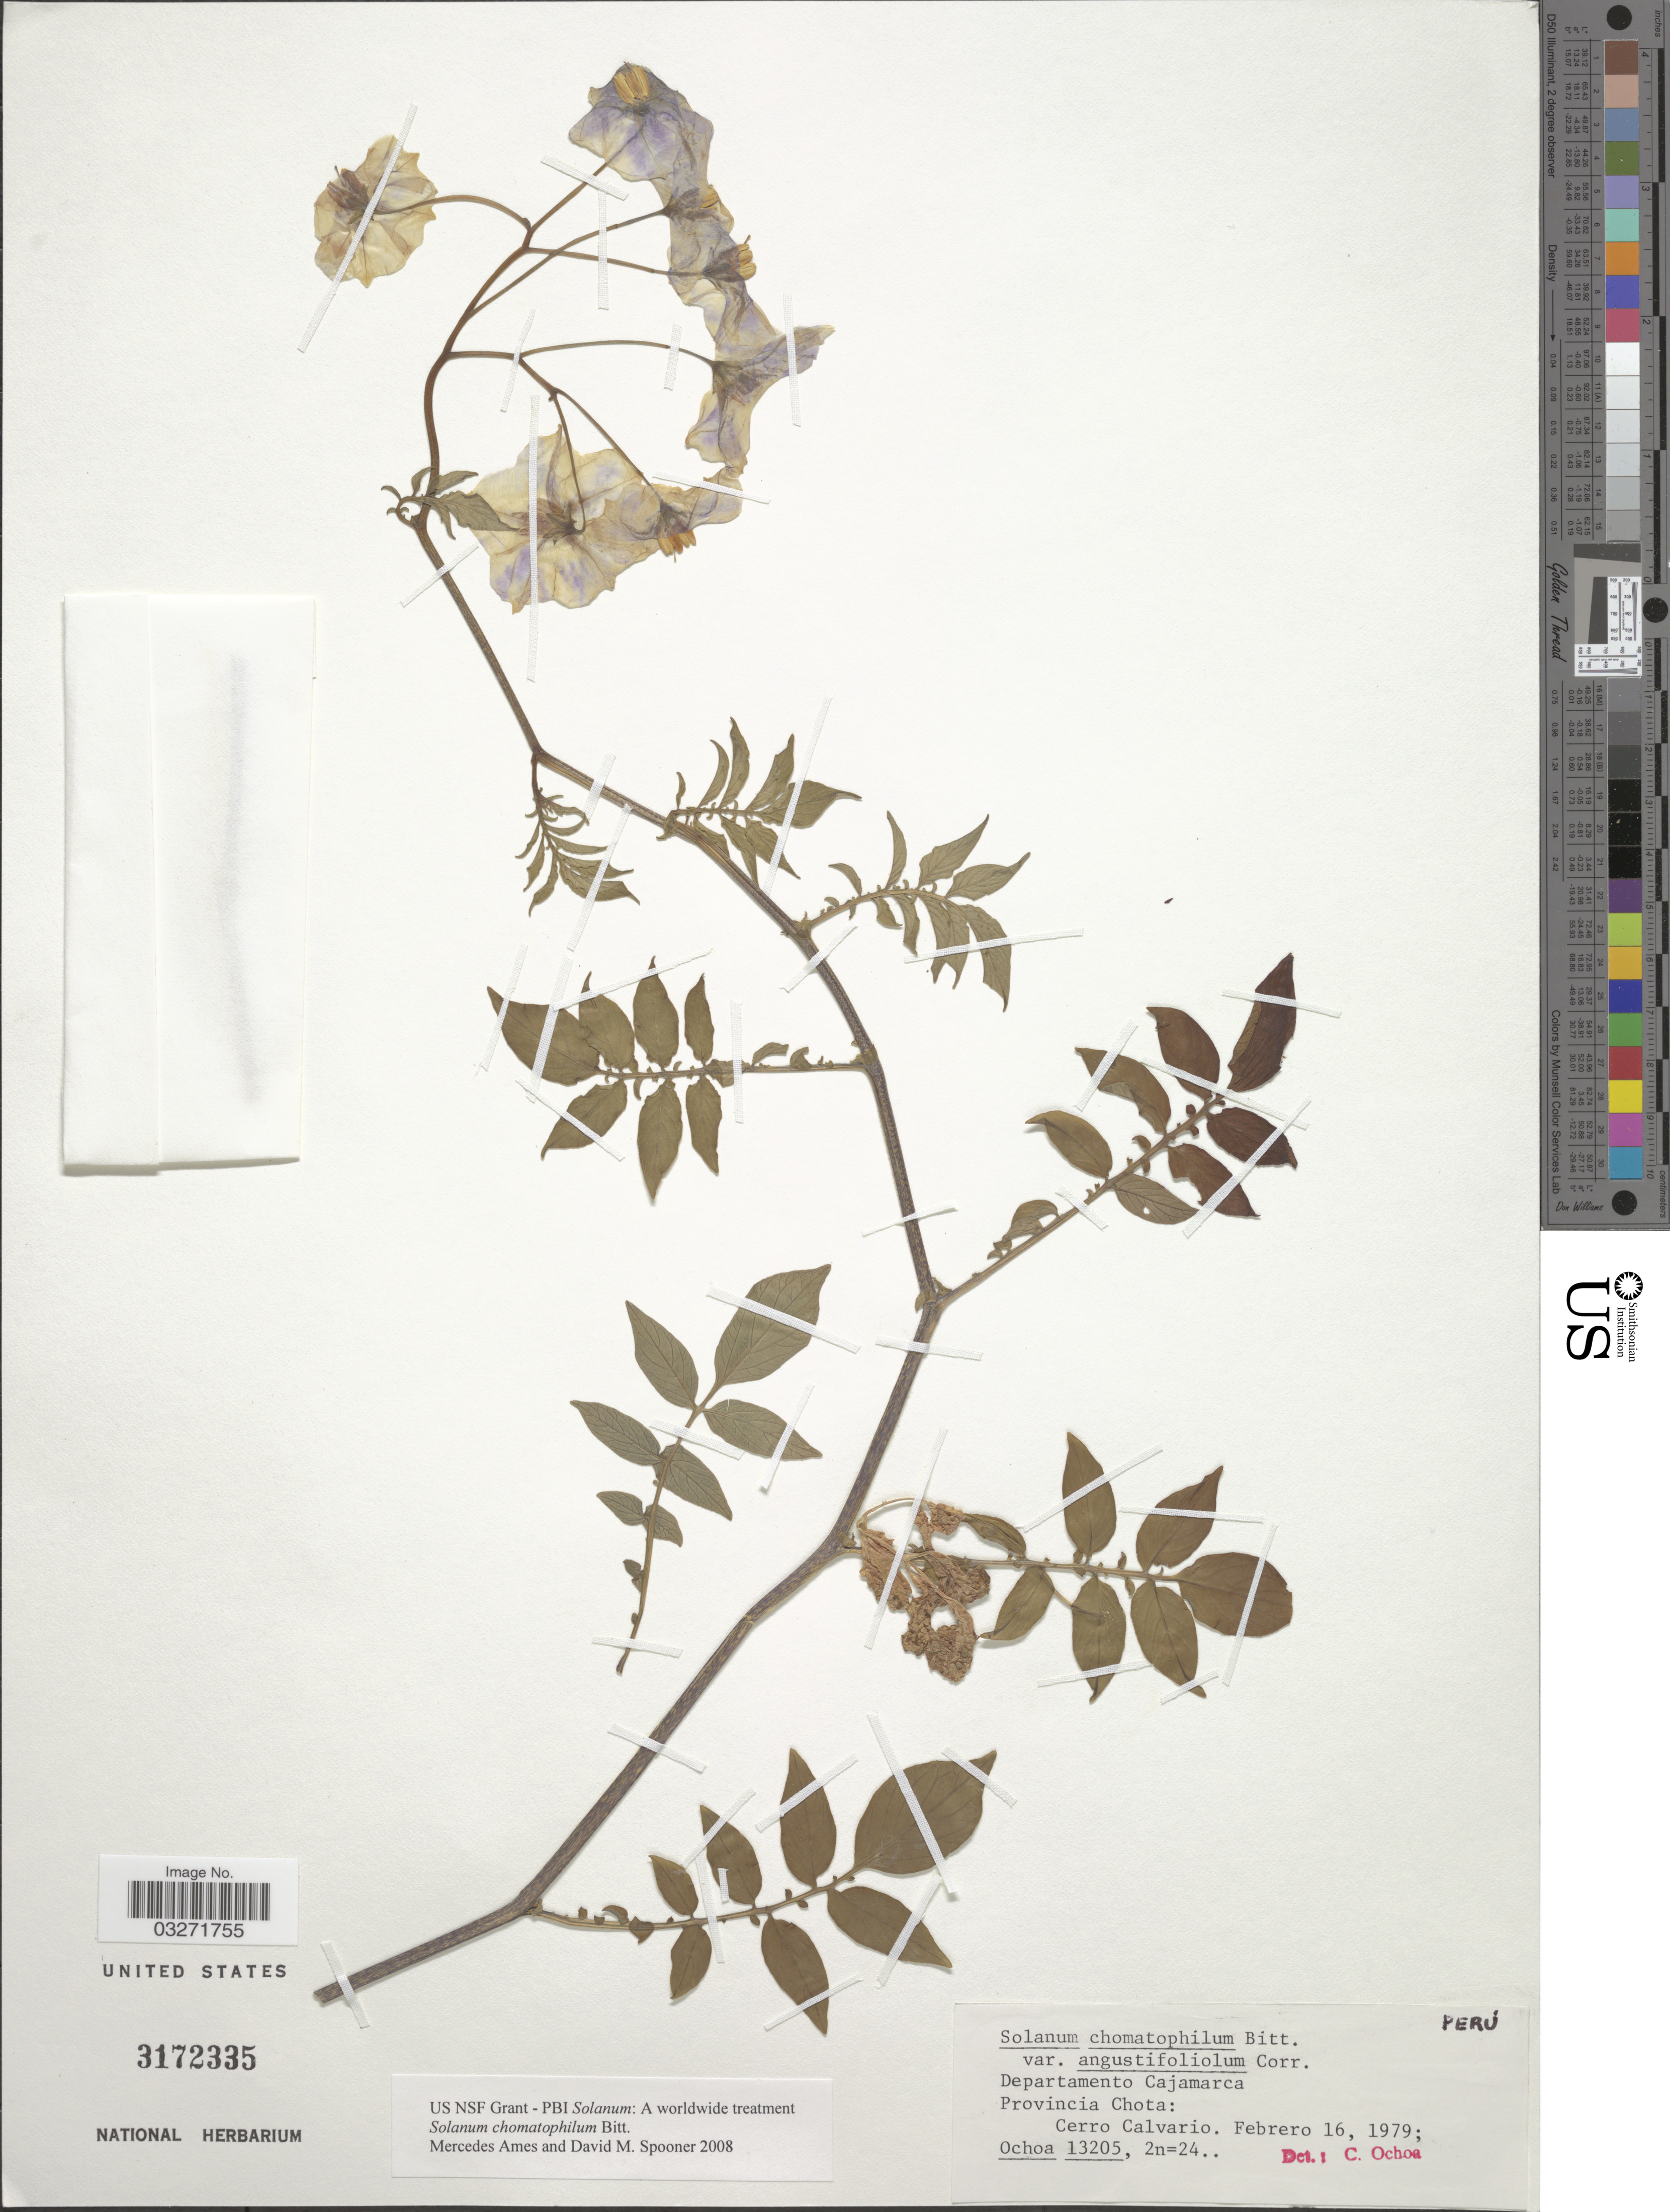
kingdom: Plantae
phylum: Tracheophyta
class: Magnoliopsida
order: Solanales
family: Solanaceae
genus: Solanum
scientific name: Solanum chomatophilum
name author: Bitter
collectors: -. Ochoa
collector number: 13205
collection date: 1979-02-16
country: Peru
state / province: Cajamarca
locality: Departamento Cajamarca. Provincia Chota: Cerro Calvario.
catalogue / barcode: US 3172335